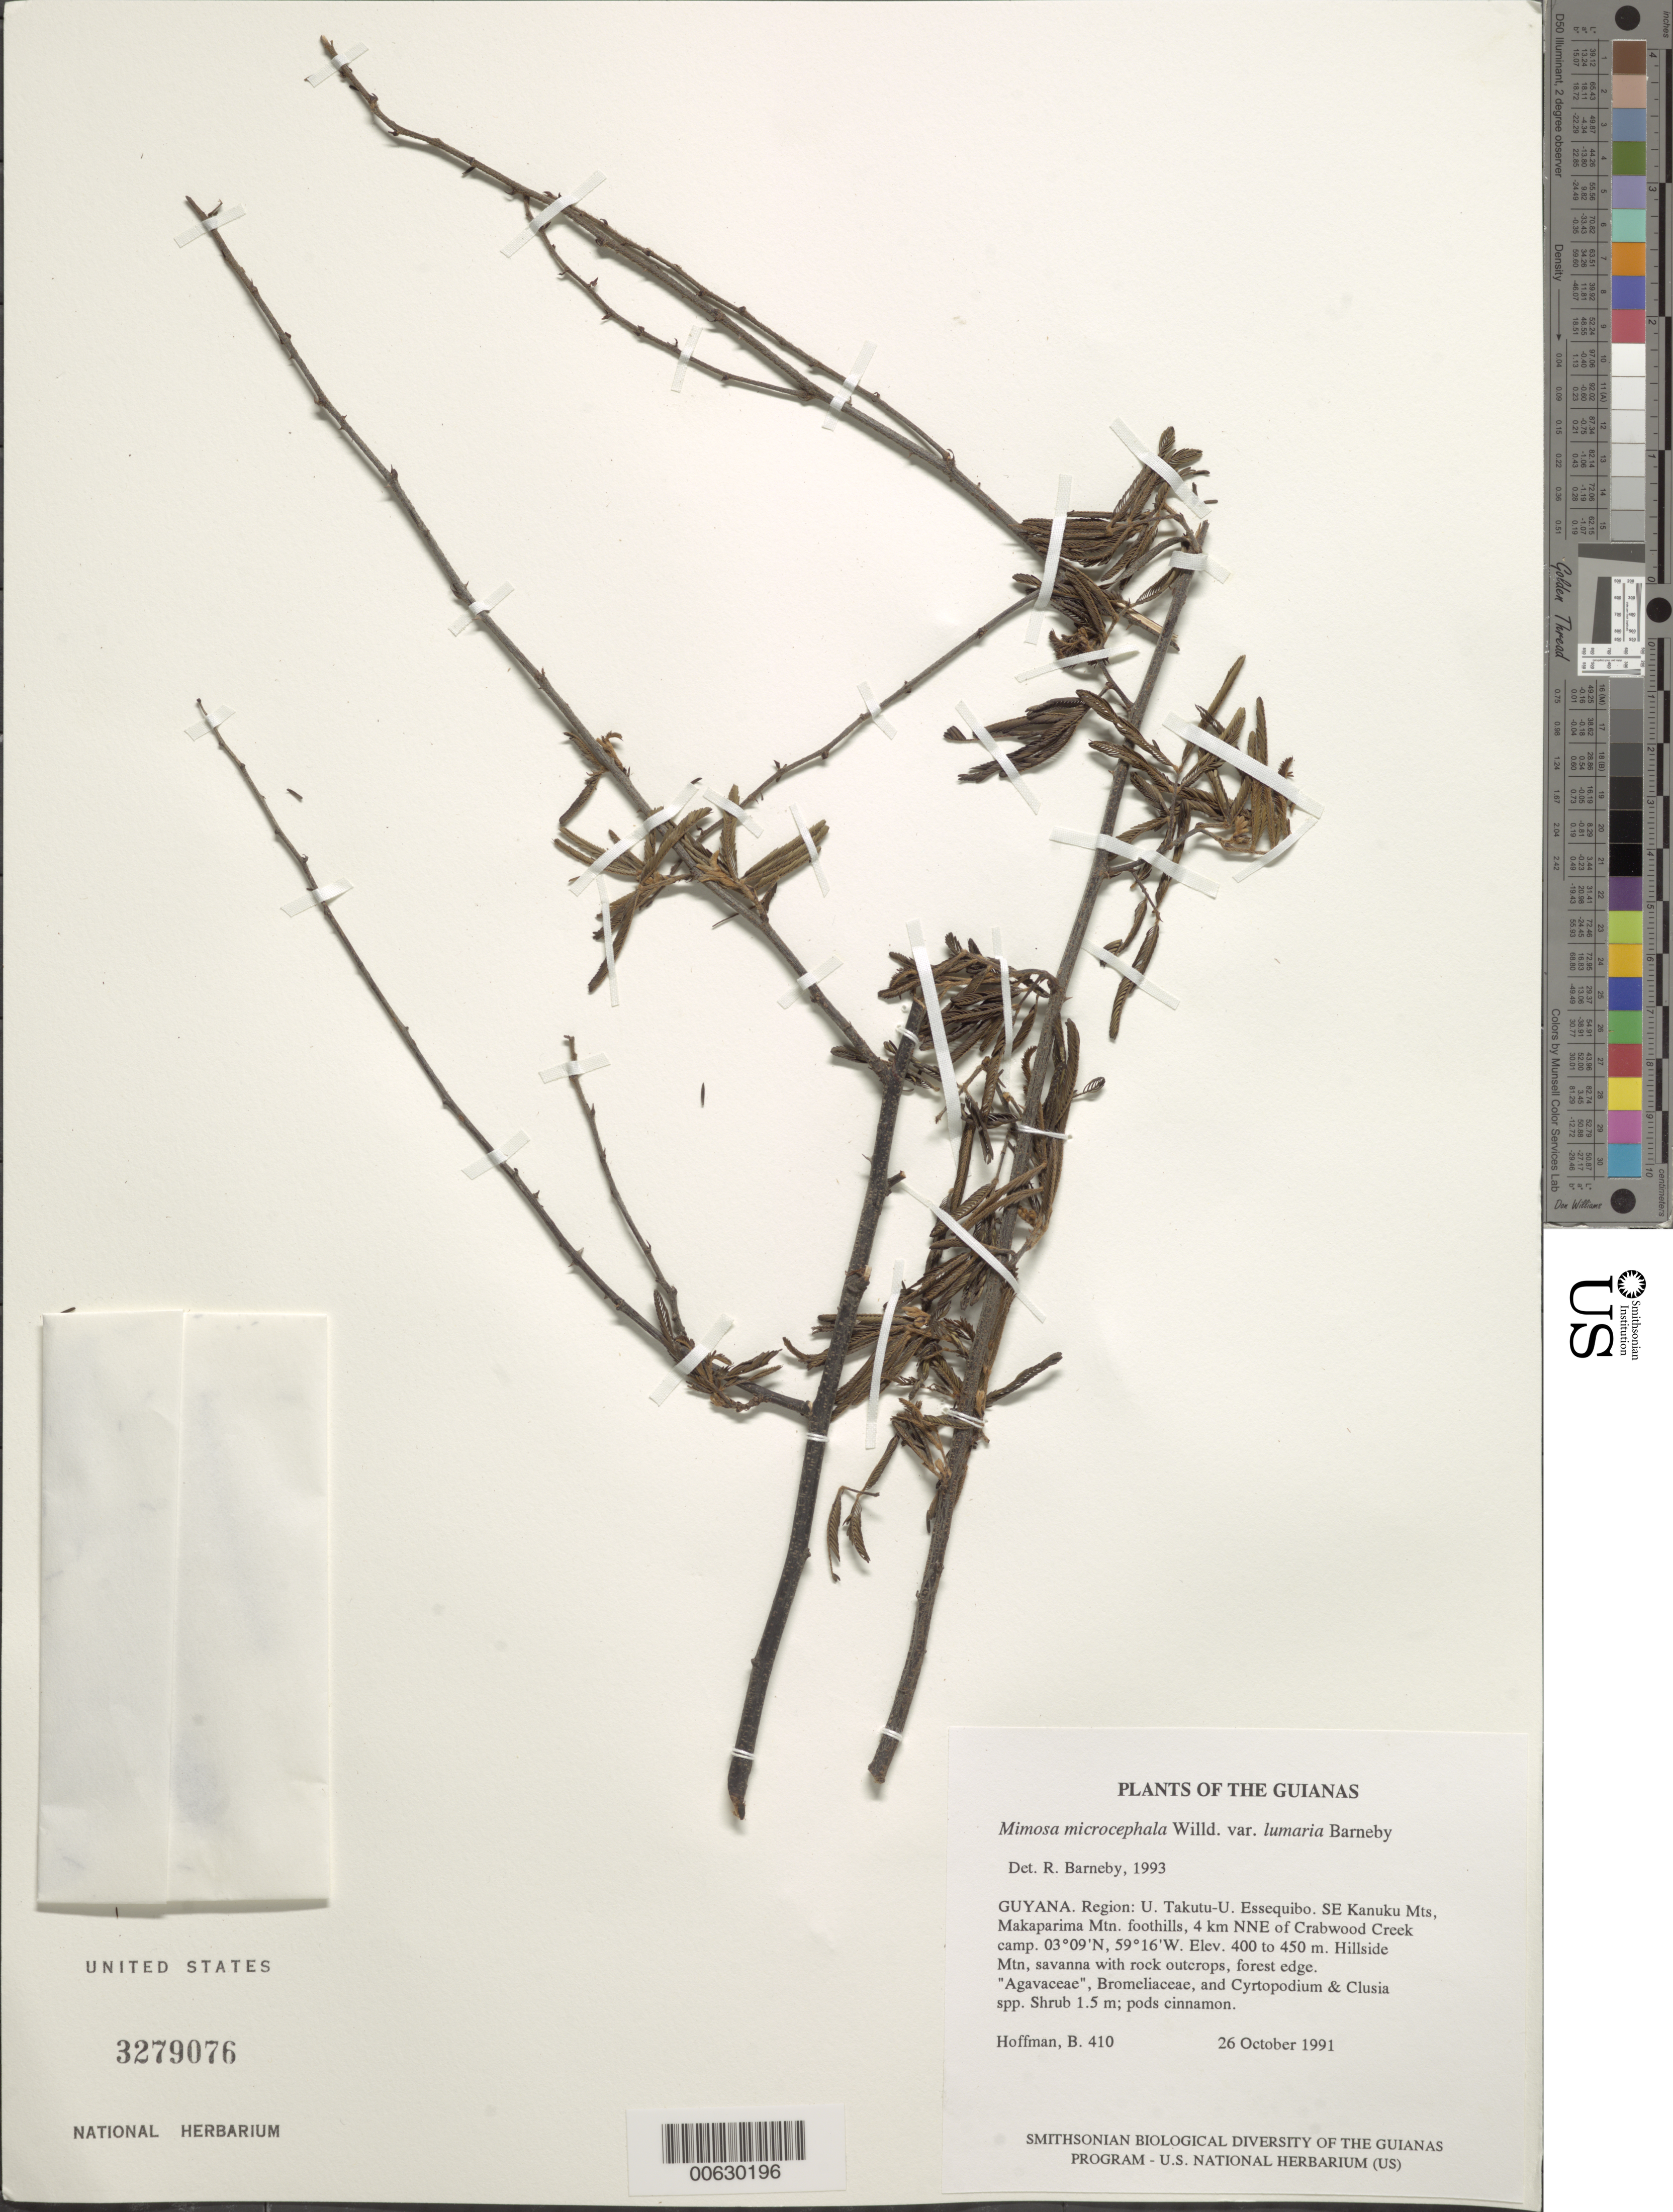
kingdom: Plantae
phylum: Tracheophyta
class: Magnoliopsida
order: Fabales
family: Fabaceae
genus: Mimosa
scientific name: Mimosa microcephala var. lumaria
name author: Barneby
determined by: Barneby, Rupert C., (NY)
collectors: B. Hoffman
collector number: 410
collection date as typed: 26 October 1991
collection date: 1991-10-26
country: Guyana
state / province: U. Takutu-U. Essequibo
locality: SE Kanuku Mts, Makaparima Mountain foothills, 4 km NNE of Crabwood Creek camp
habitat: Hillside mountain savanna with rock outcrops, forest edge. Bromeliaceae, and Cyrtopodium & Clusia spp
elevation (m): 400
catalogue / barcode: US 3279076